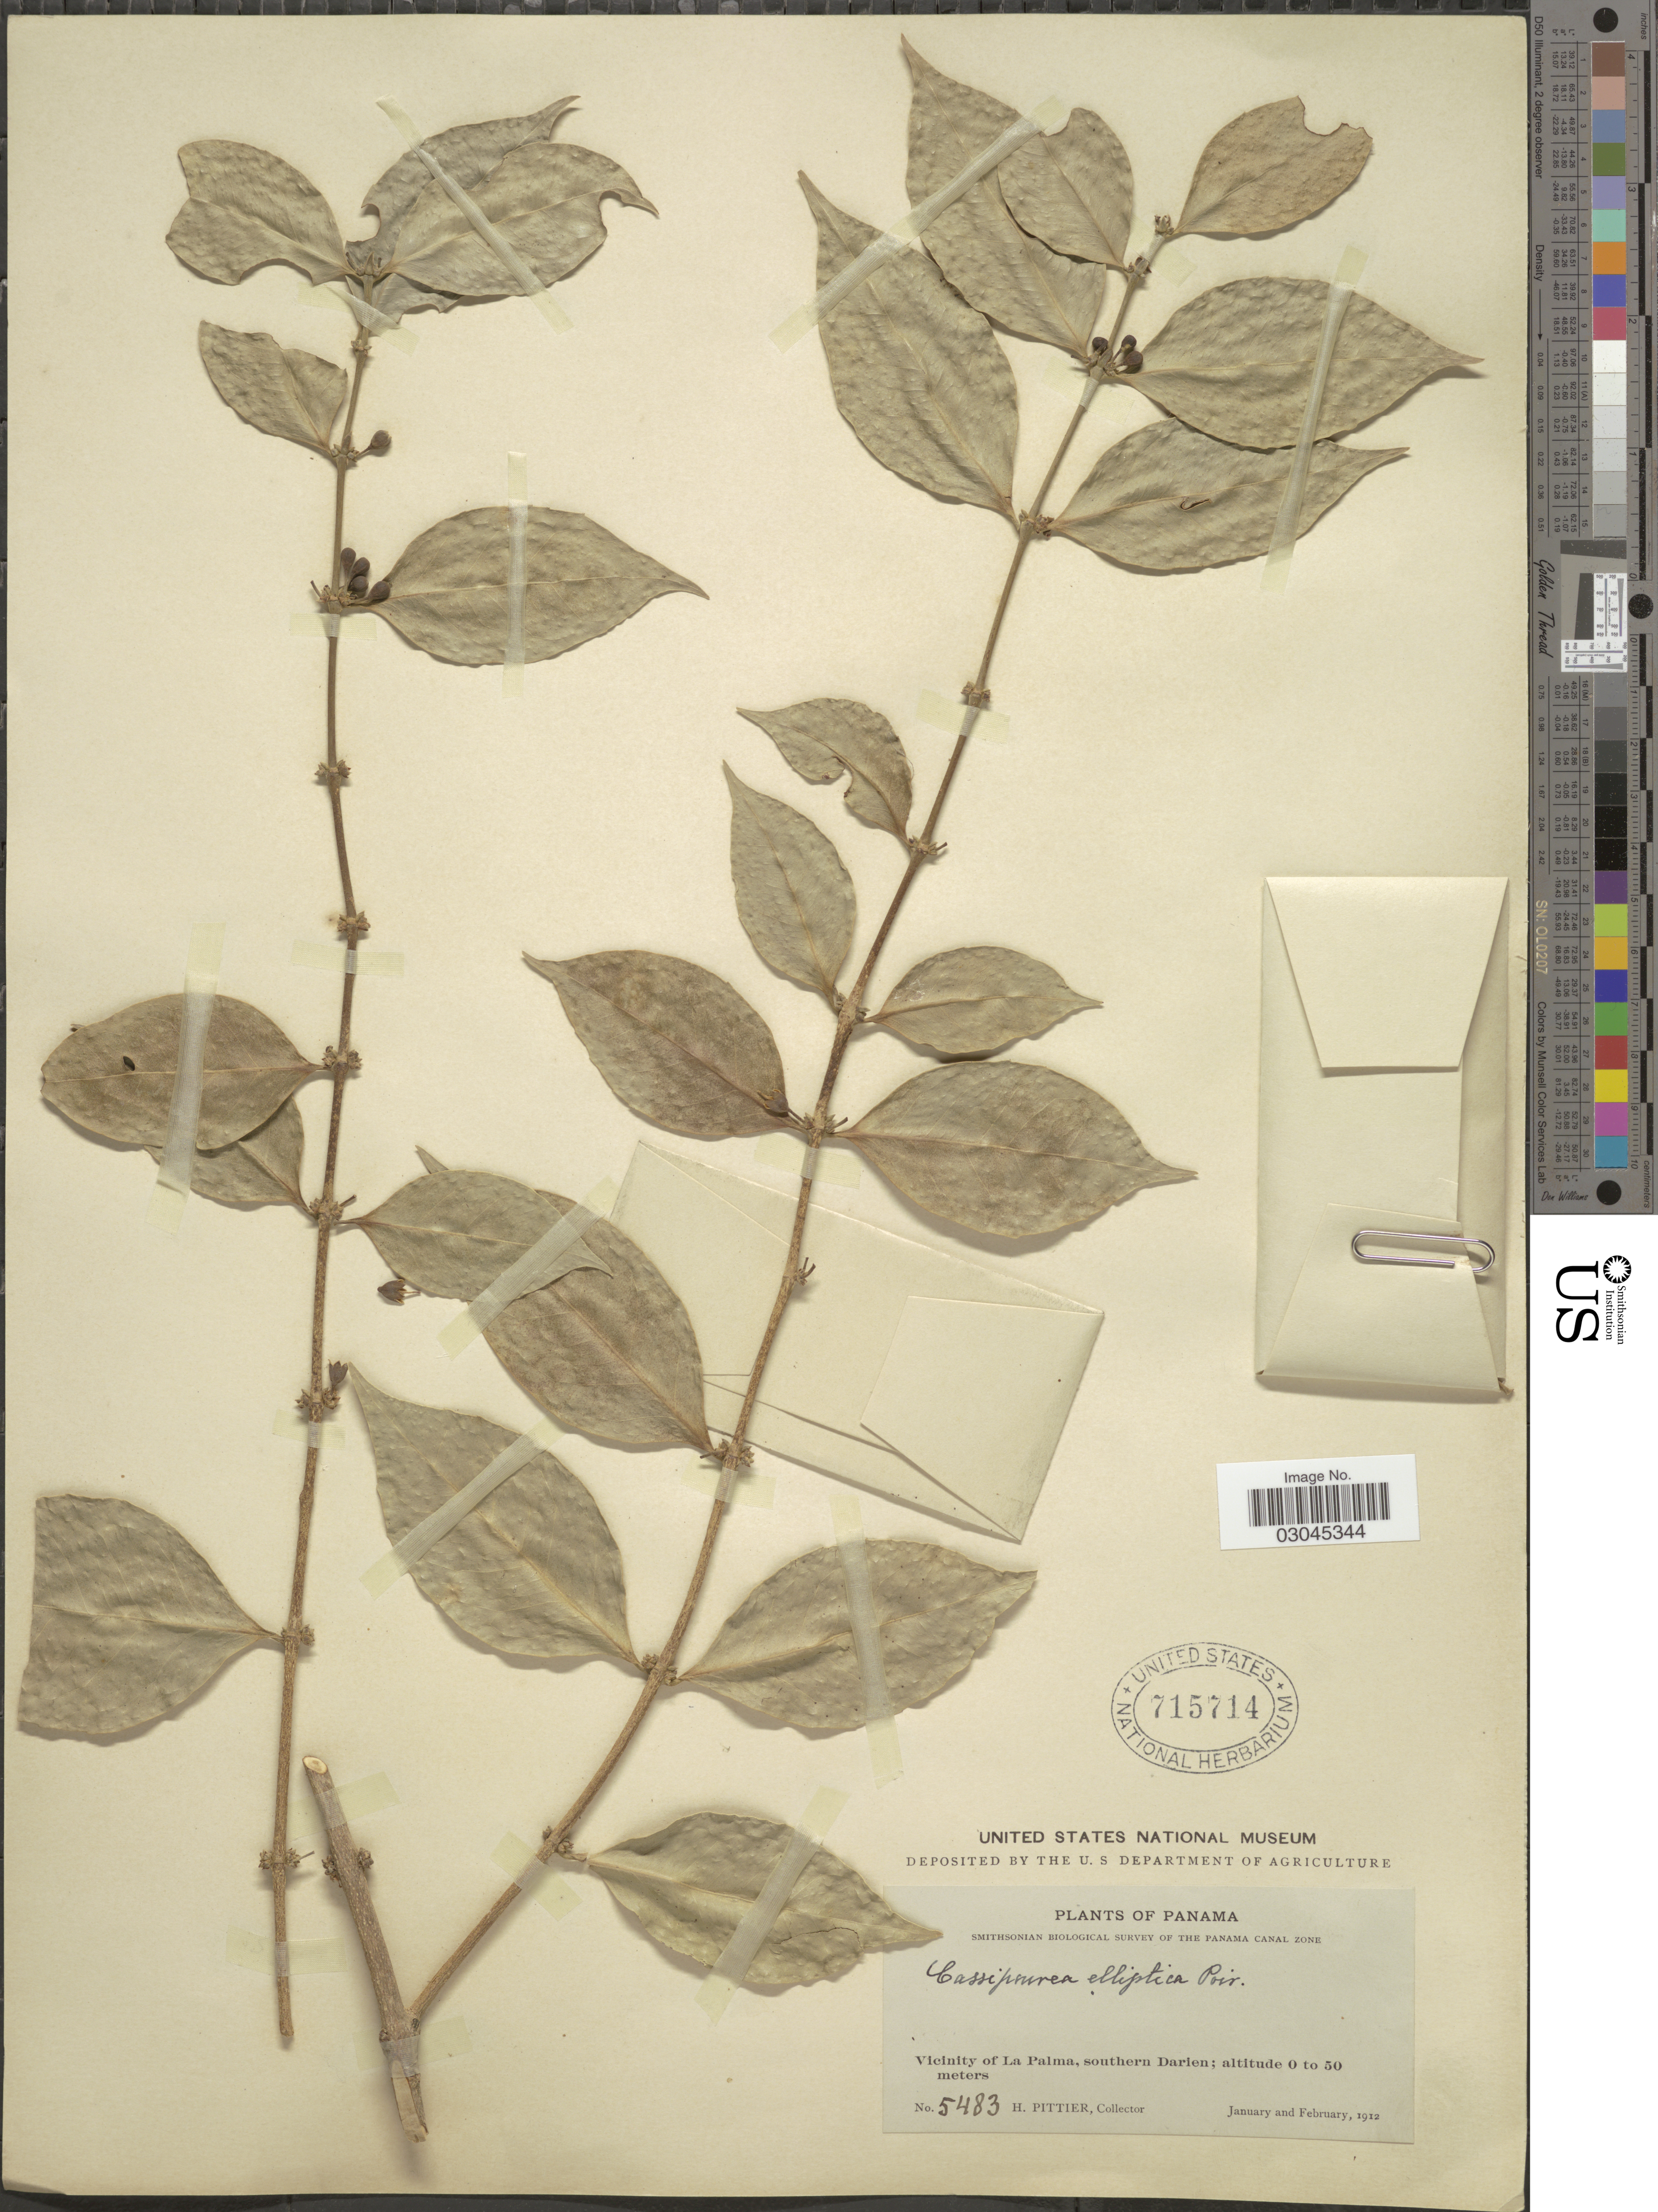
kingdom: Plantae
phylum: Tracheophyta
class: Magnoliopsida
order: Malpighiales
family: Rhizophoraceae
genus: Cassipourea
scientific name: Cassipourea elliptica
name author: (Sw.) Poir.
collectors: H. F. Pittier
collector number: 5483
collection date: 1912-01/1912-02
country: Panama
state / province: Darién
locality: Vicinity of La Palma, southern Darien.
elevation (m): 0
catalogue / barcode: US 715714